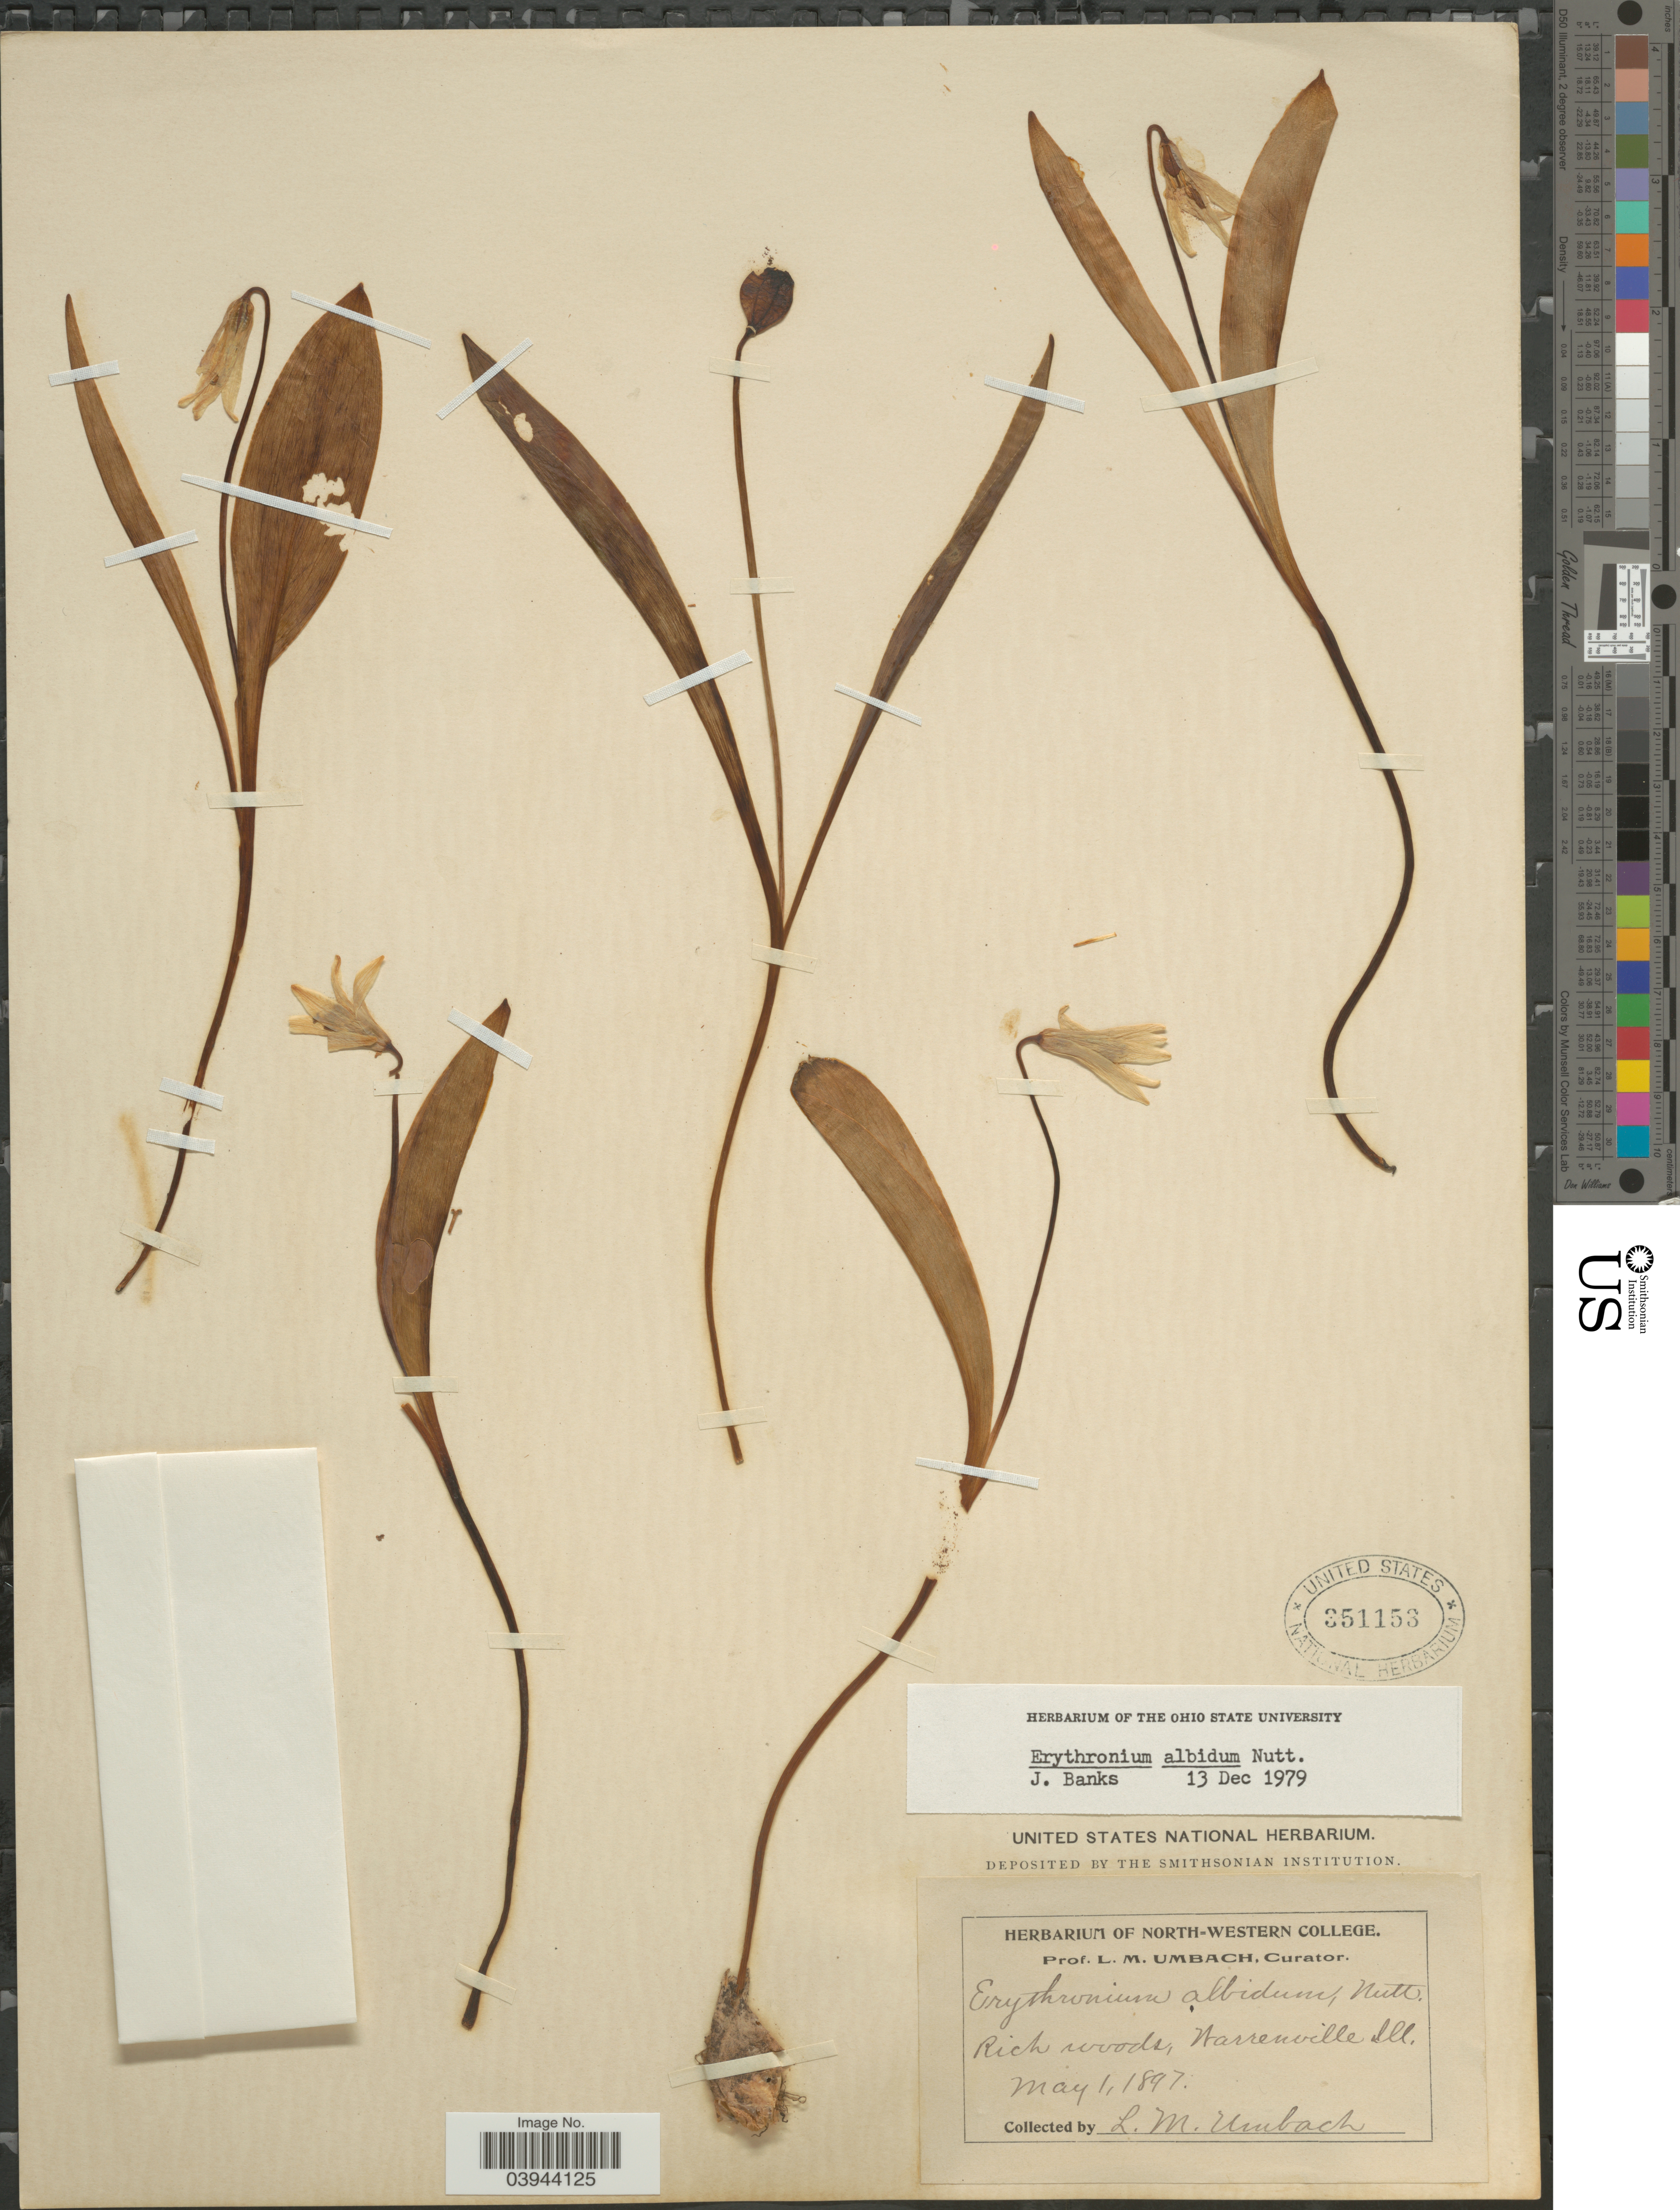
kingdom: Plantae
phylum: Tracheophyta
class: Liliopsida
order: Liliales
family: Liliaceae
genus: Erythronium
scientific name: Erythronium albidum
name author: Nutt.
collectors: L. M. Umbach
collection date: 1897-05-01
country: United States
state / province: Illinois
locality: Warrenville.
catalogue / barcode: US 351153